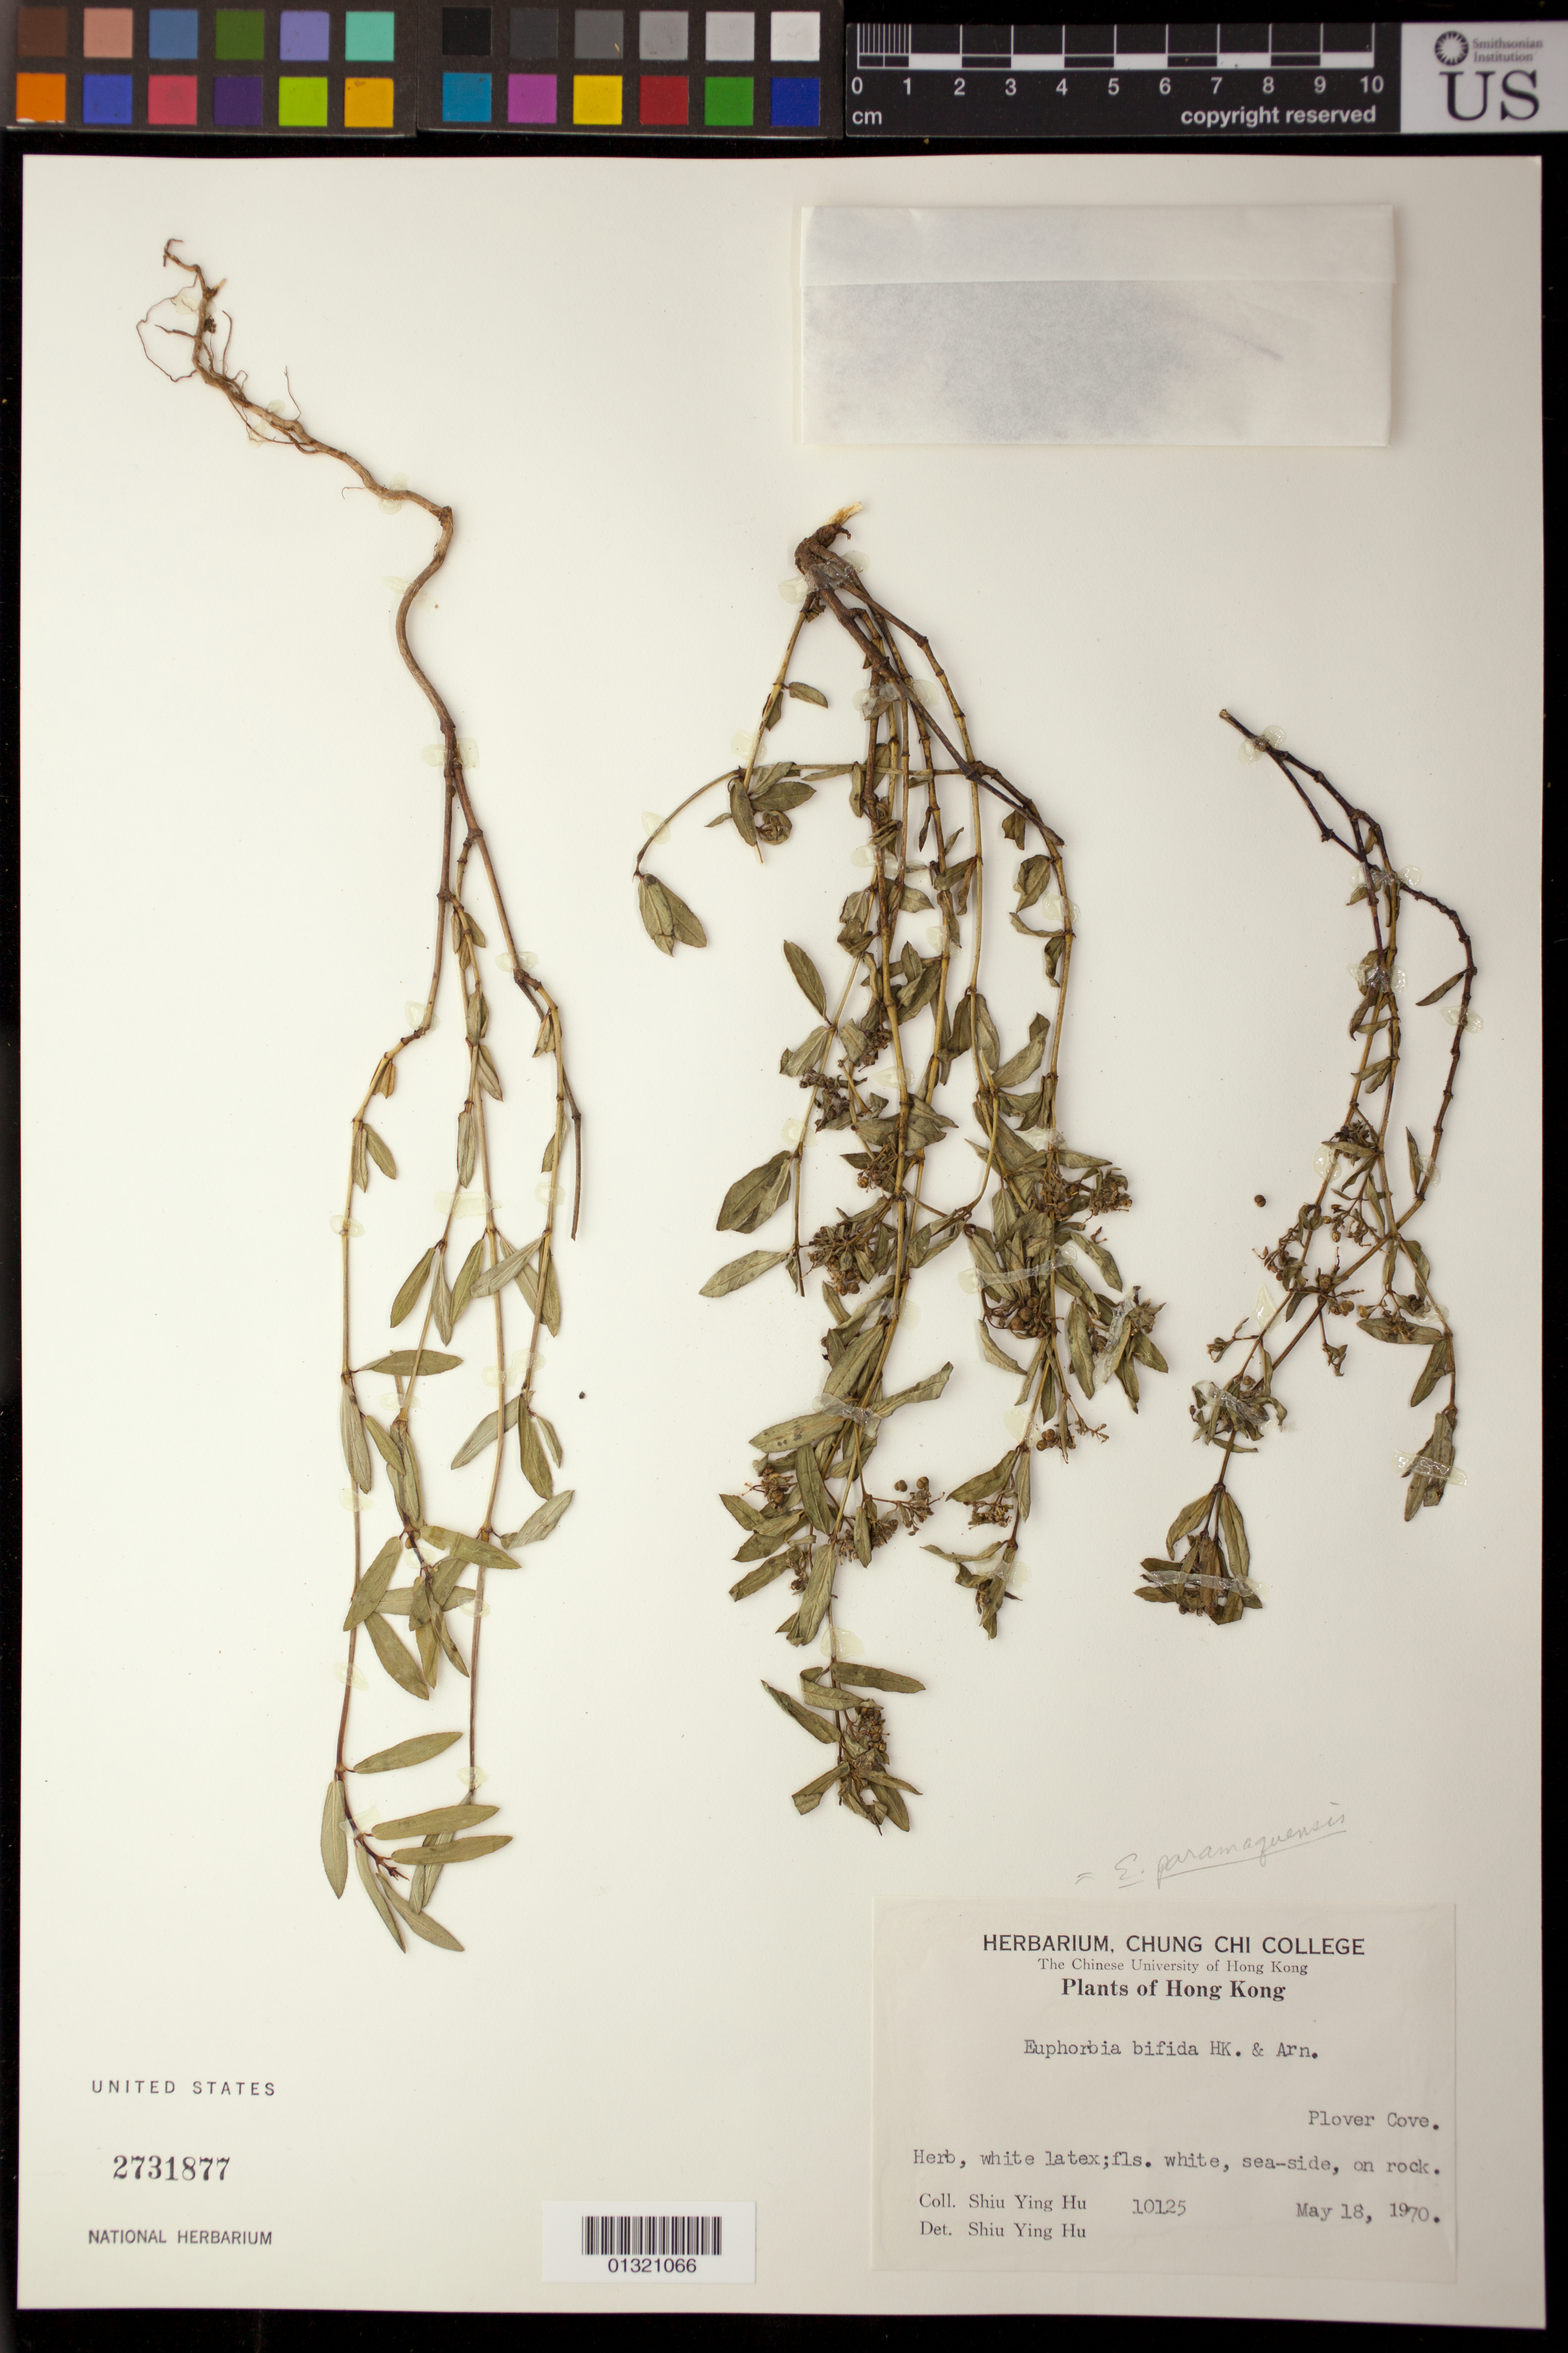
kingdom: Plantae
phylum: Tracheophyta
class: Magnoliopsida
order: Malpighiales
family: Euphorbiaceae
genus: Euphorbia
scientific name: Euphorbia bifida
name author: Hook. & Arn.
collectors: S. Y. Hu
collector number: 10125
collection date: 1970-05-18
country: China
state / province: Hong Kong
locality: Plover Cove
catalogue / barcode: US 2731877